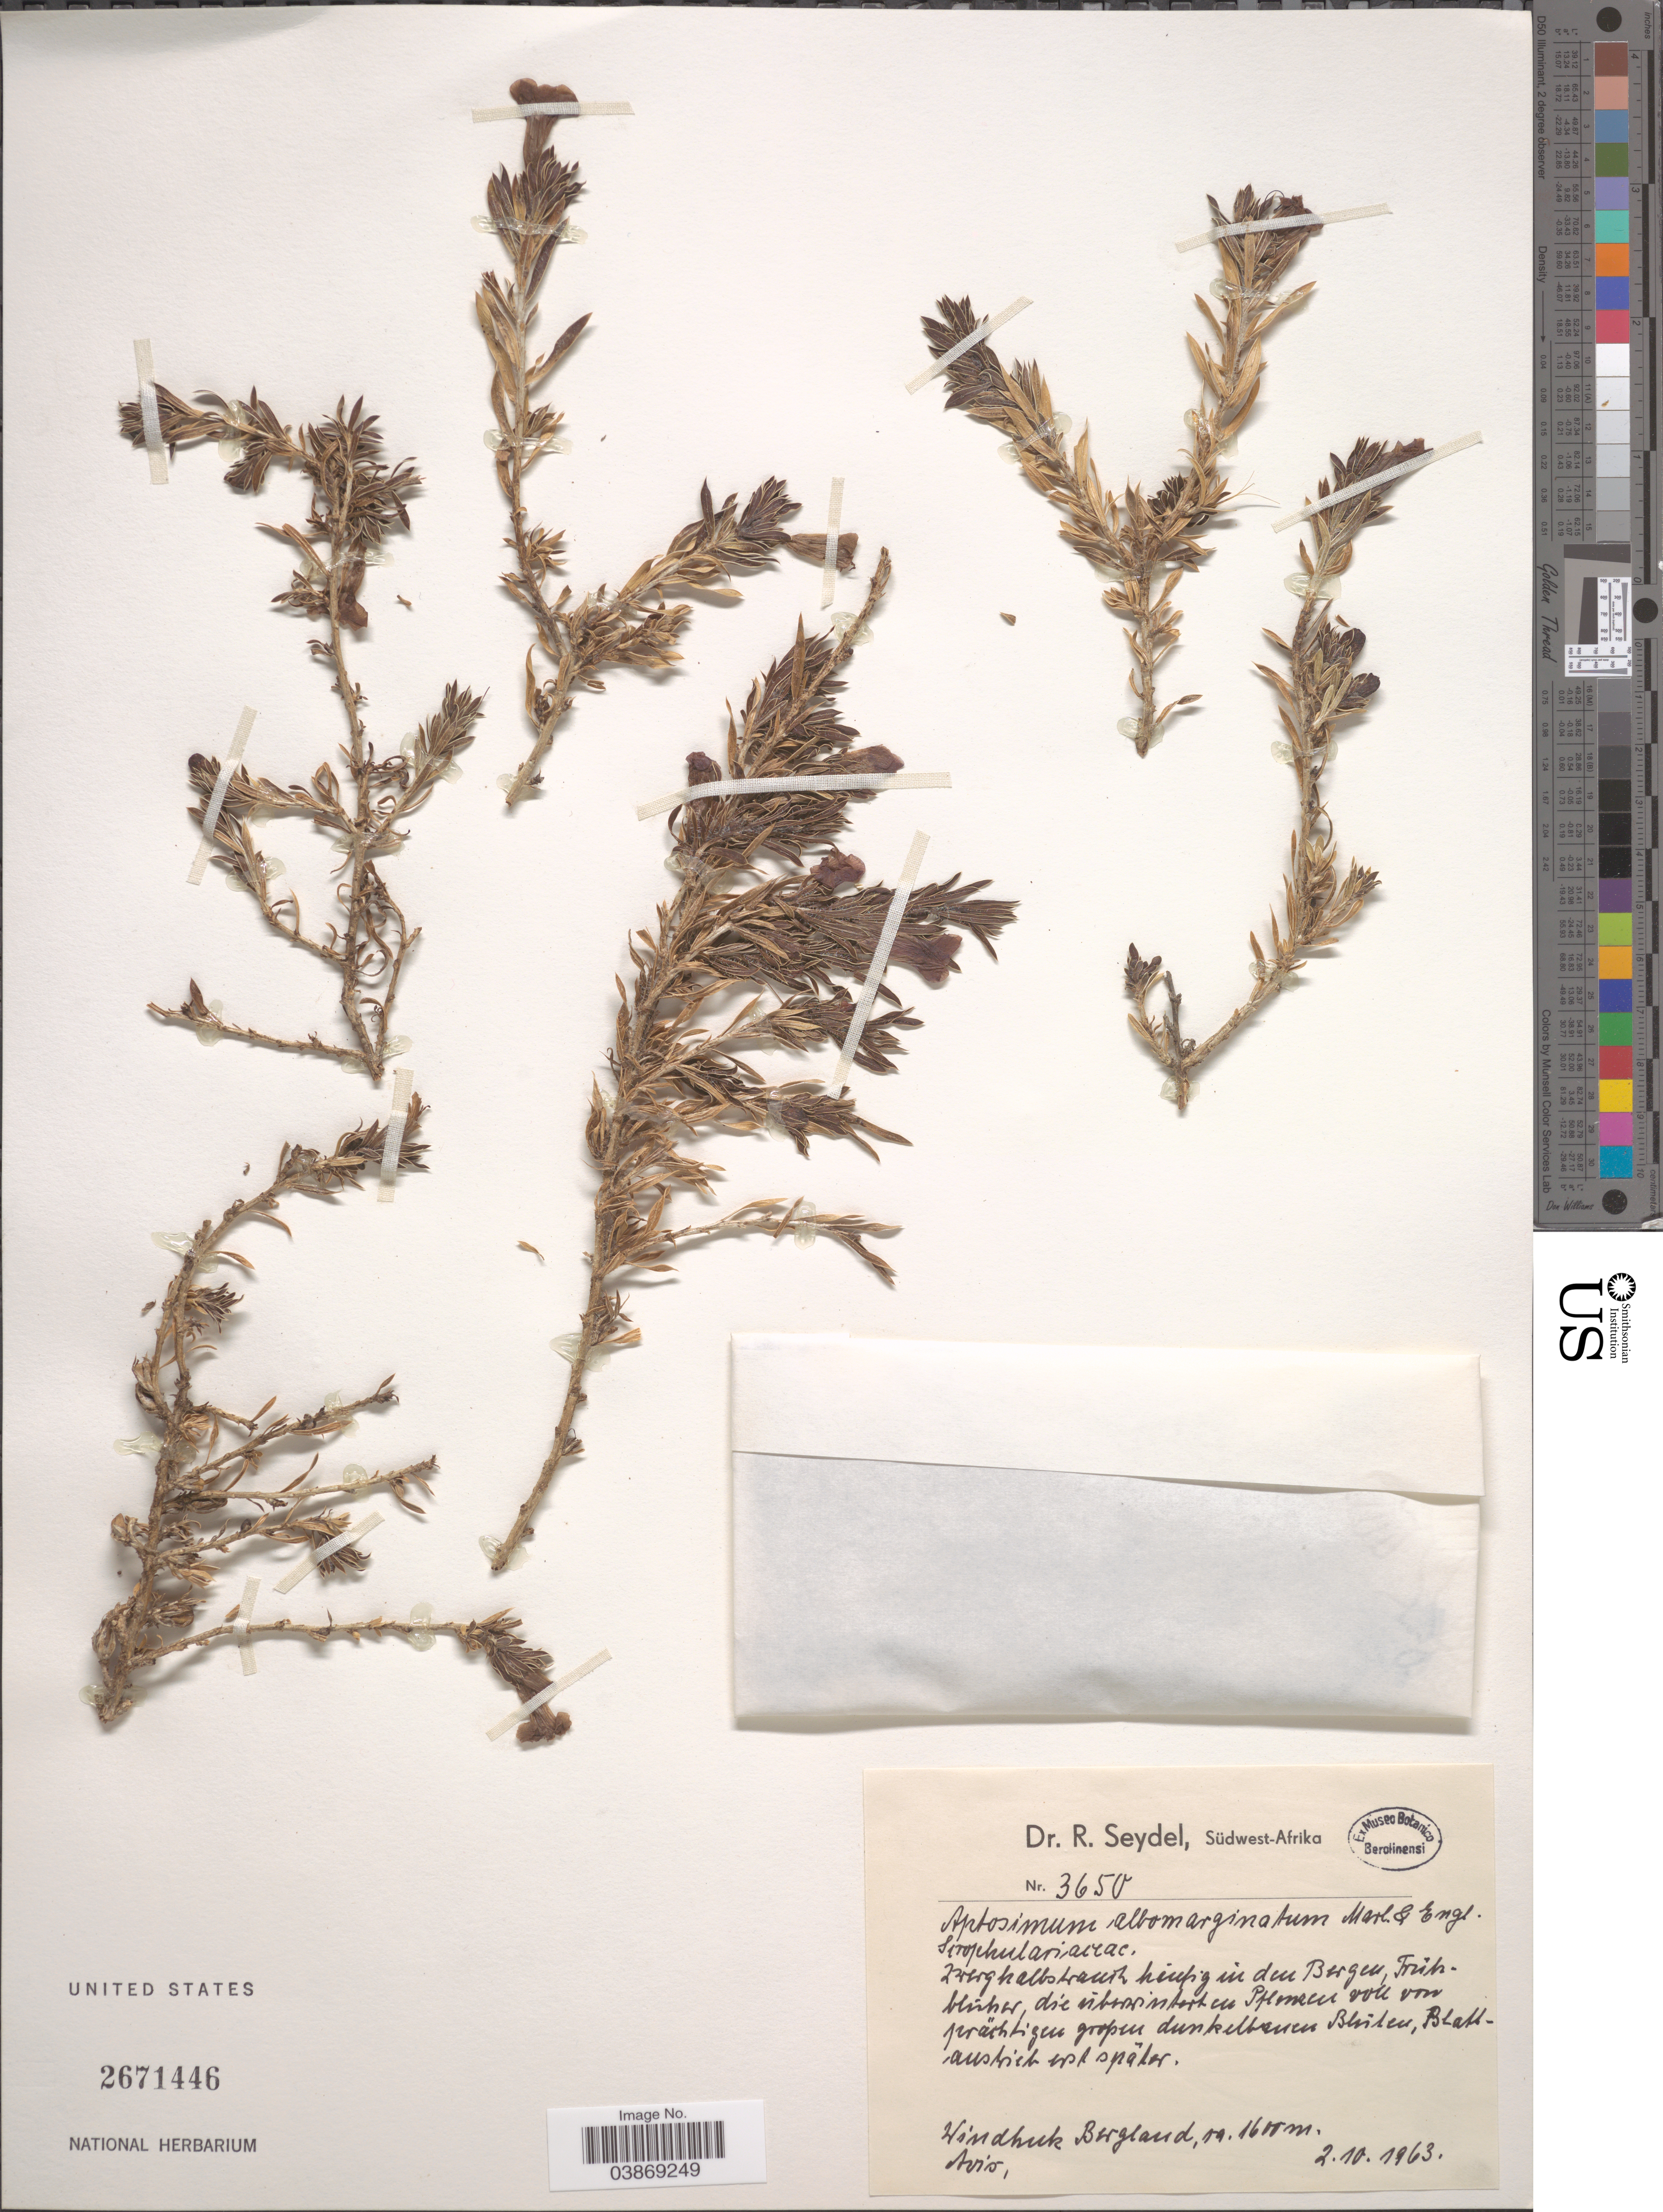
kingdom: Plantae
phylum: Tracheophyta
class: Magnoliopsida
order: Lamiales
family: Scrophulariaceae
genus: Aptosimum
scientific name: Aptosimum albomarginatum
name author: Marloth & Engl.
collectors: R. Seydel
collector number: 3650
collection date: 1963-10-02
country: Namibia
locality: Windhuk Bergland.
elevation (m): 1600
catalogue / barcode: US 2671446